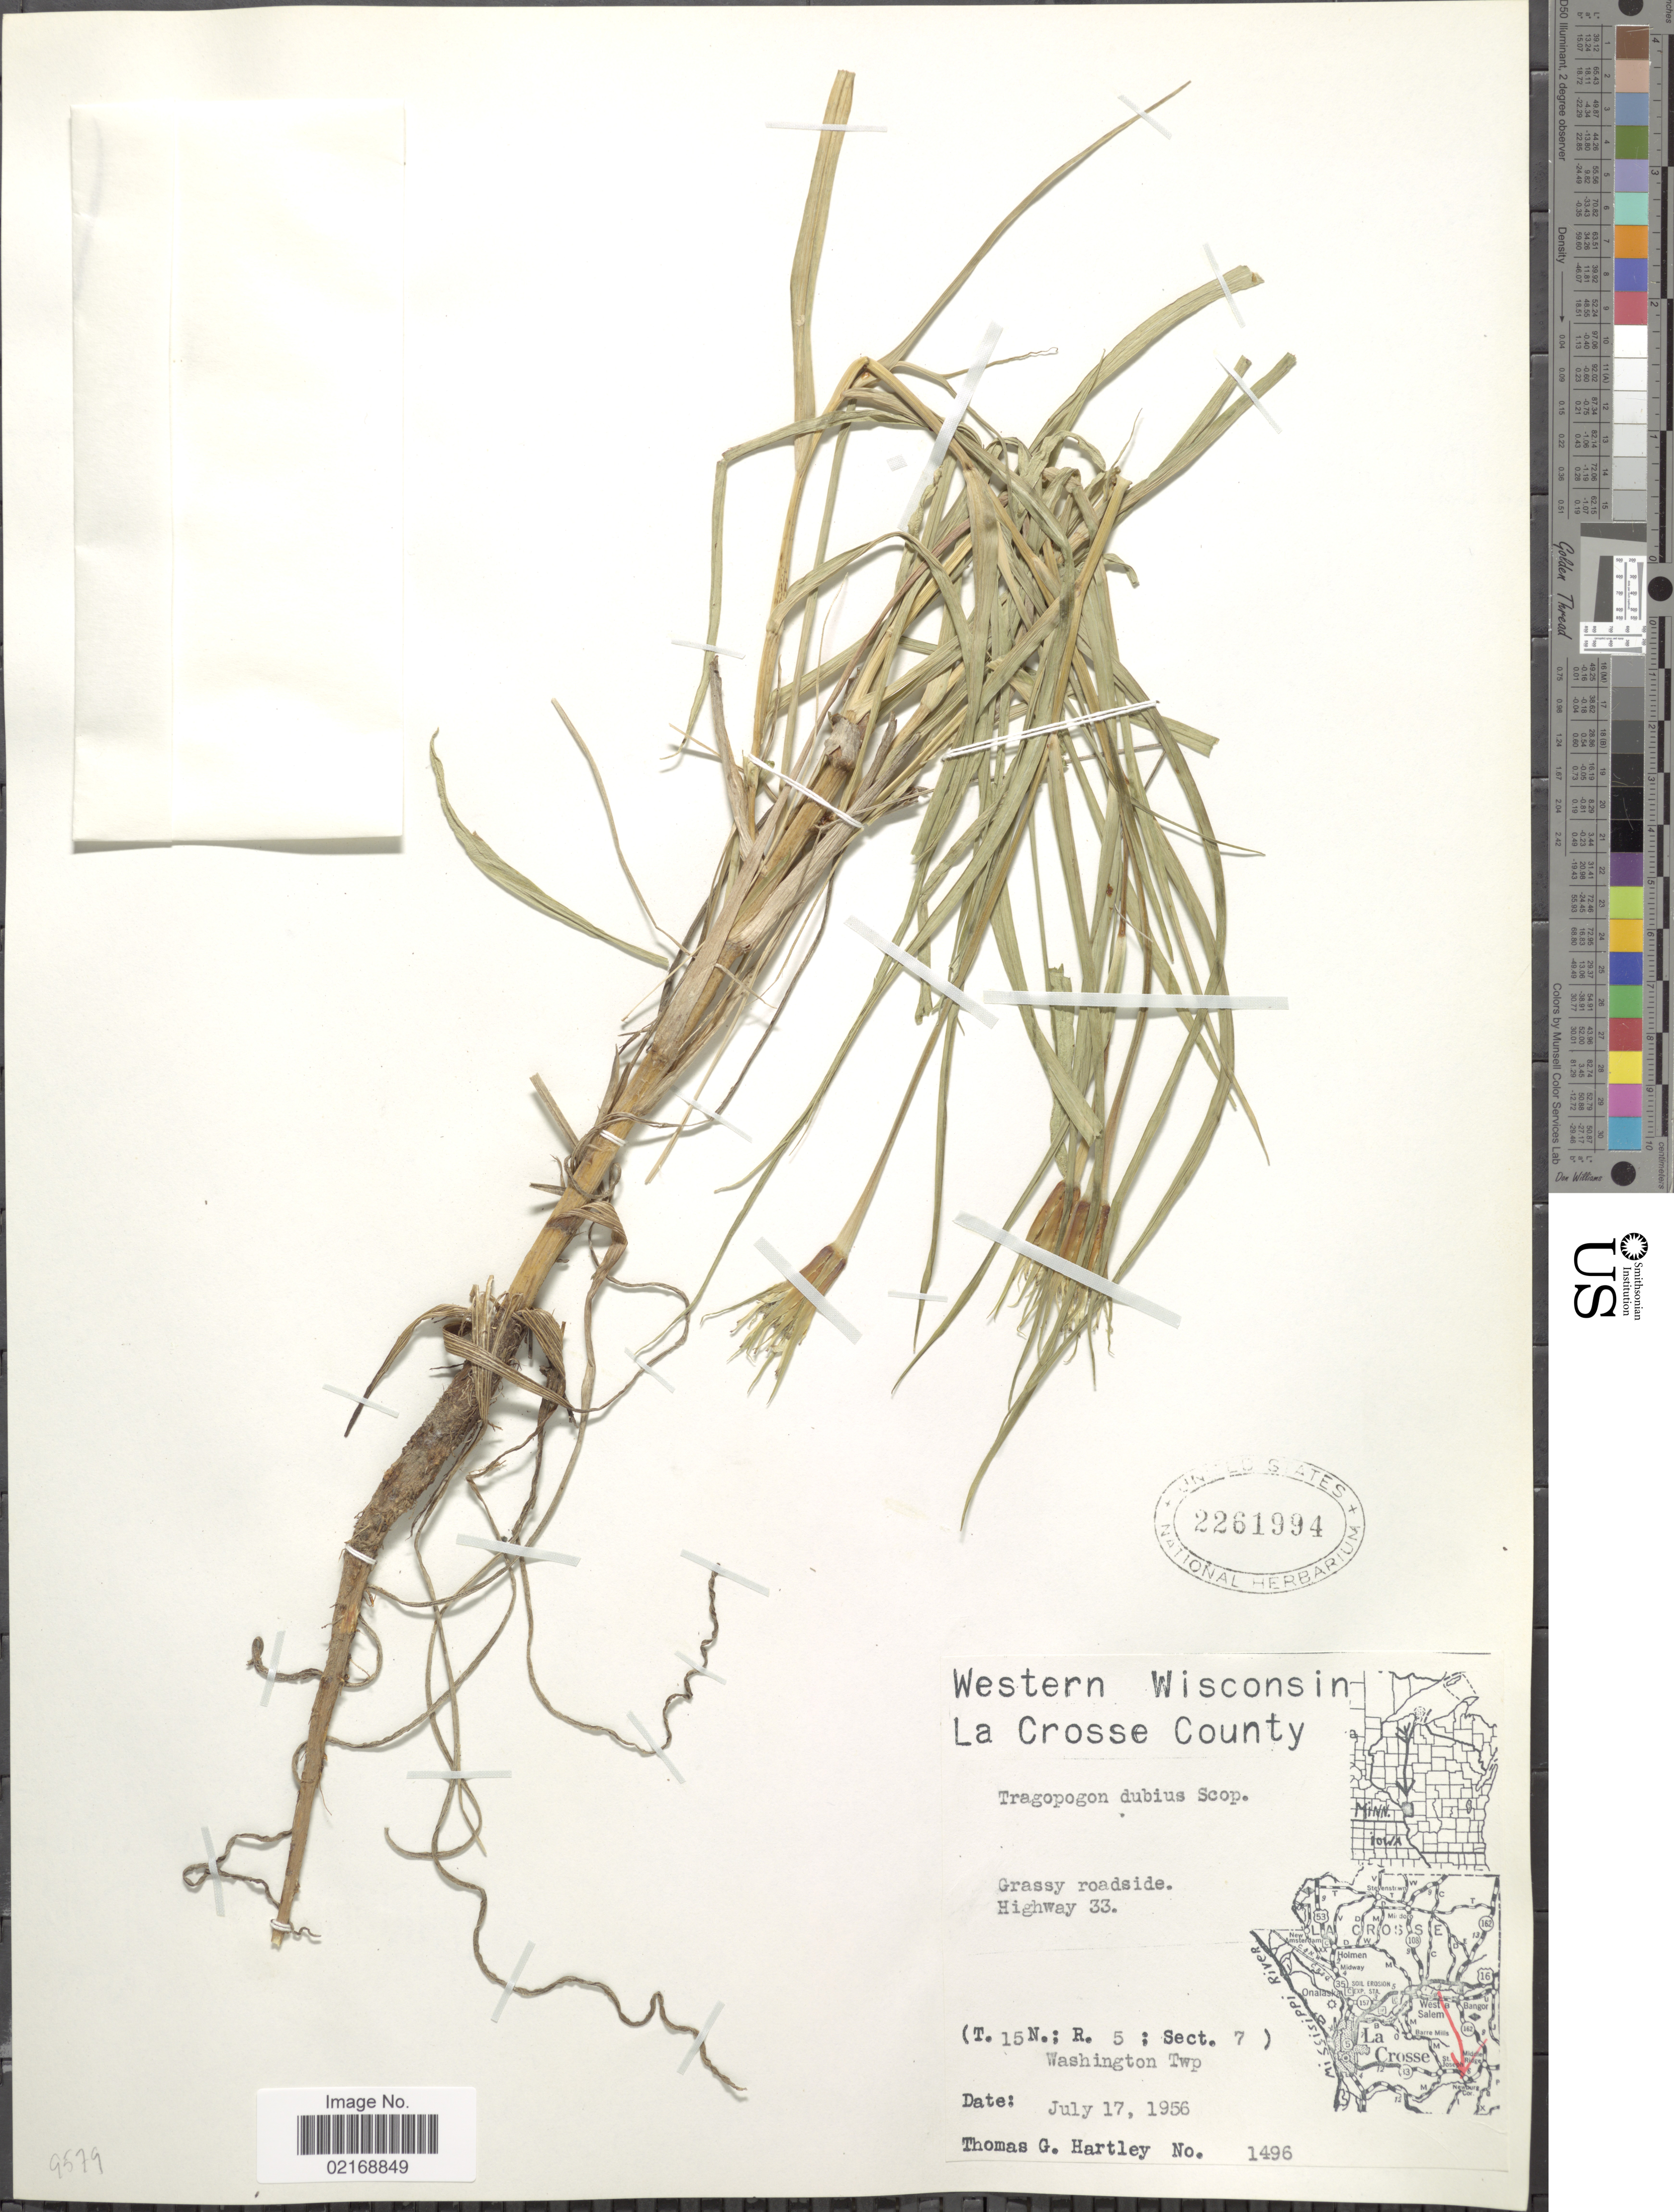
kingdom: Plantae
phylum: Tracheophyta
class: Magnoliopsida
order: Asterales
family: Asteraceae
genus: Tragopogon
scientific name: Tragopogon dubius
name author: Scop.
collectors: T. G. Hartley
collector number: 1496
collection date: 1956-07-17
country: United States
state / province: Wisconsin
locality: Western Wisconsin. La Crosse County. Highway 33. (T.15N.; R.5; Sect. 7) Washington Twp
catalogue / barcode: US 2261994